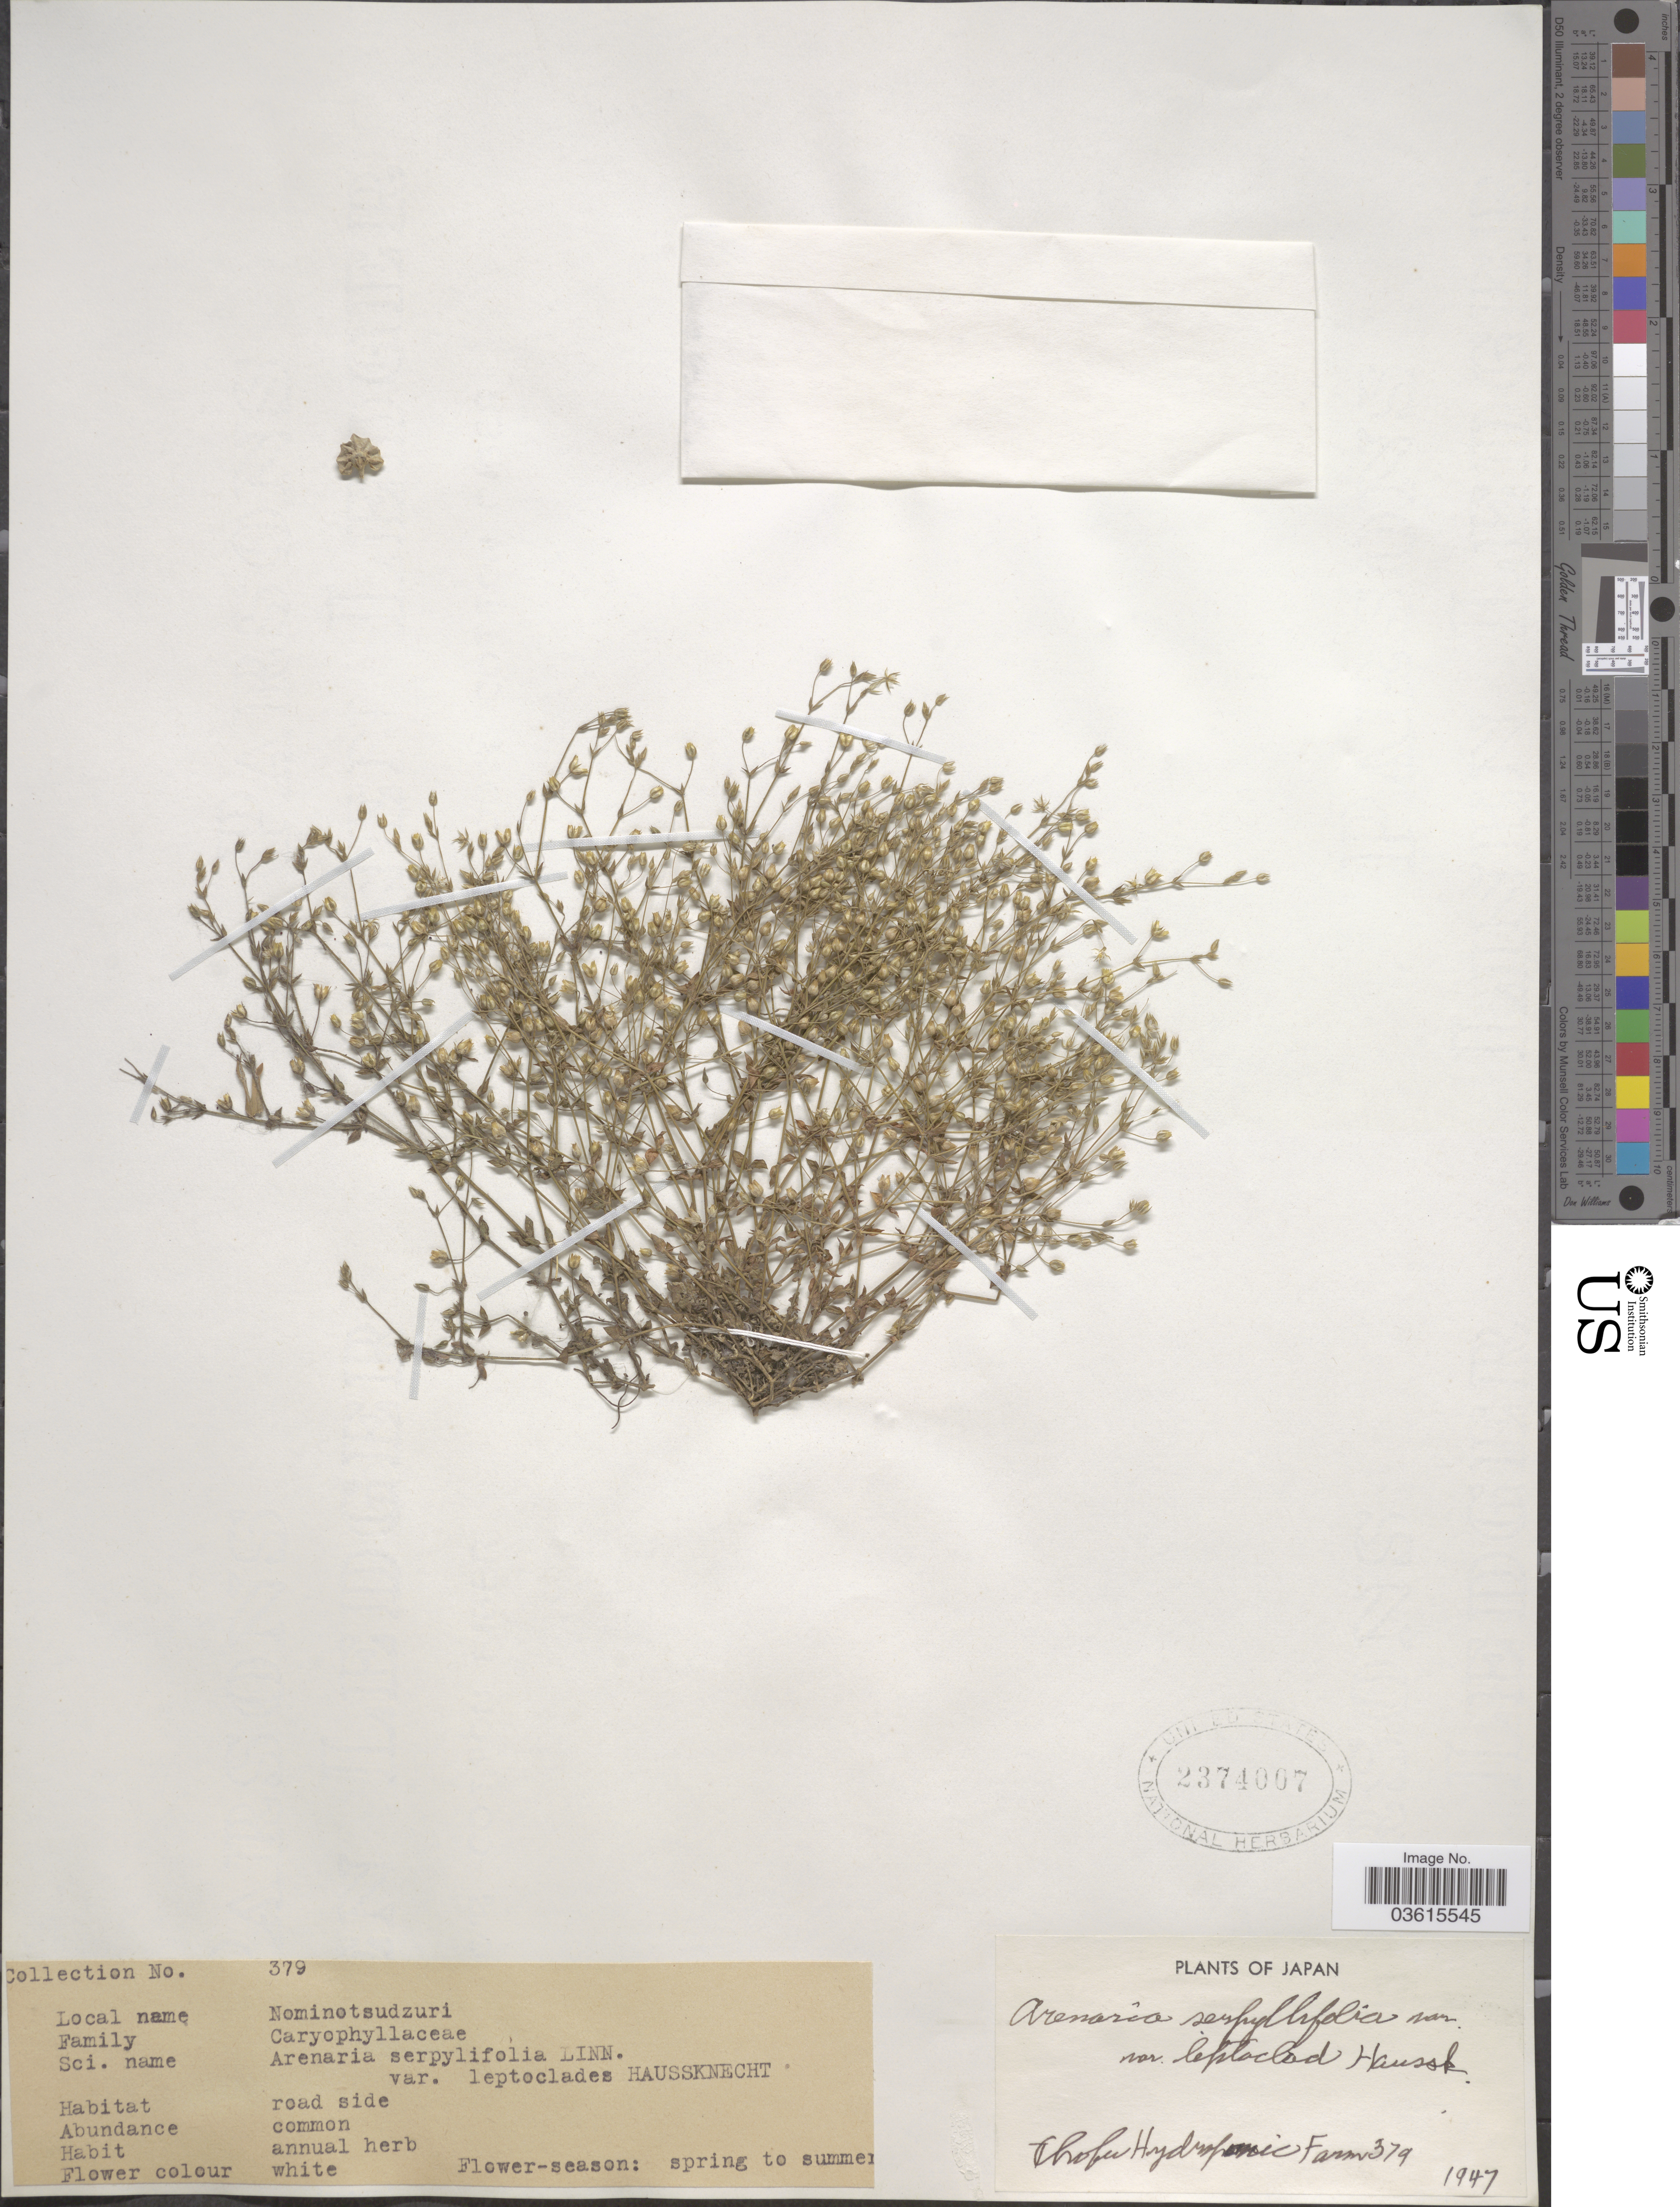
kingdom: Plantae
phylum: Tracheophyta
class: Magnoliopsida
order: Caryophyllales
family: Caryophyllaceae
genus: Arenaria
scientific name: Arenaria serpyllifolia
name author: L.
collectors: Chofu Hydrofonic Farm School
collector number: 379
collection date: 1947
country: Japan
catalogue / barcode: US 2374007